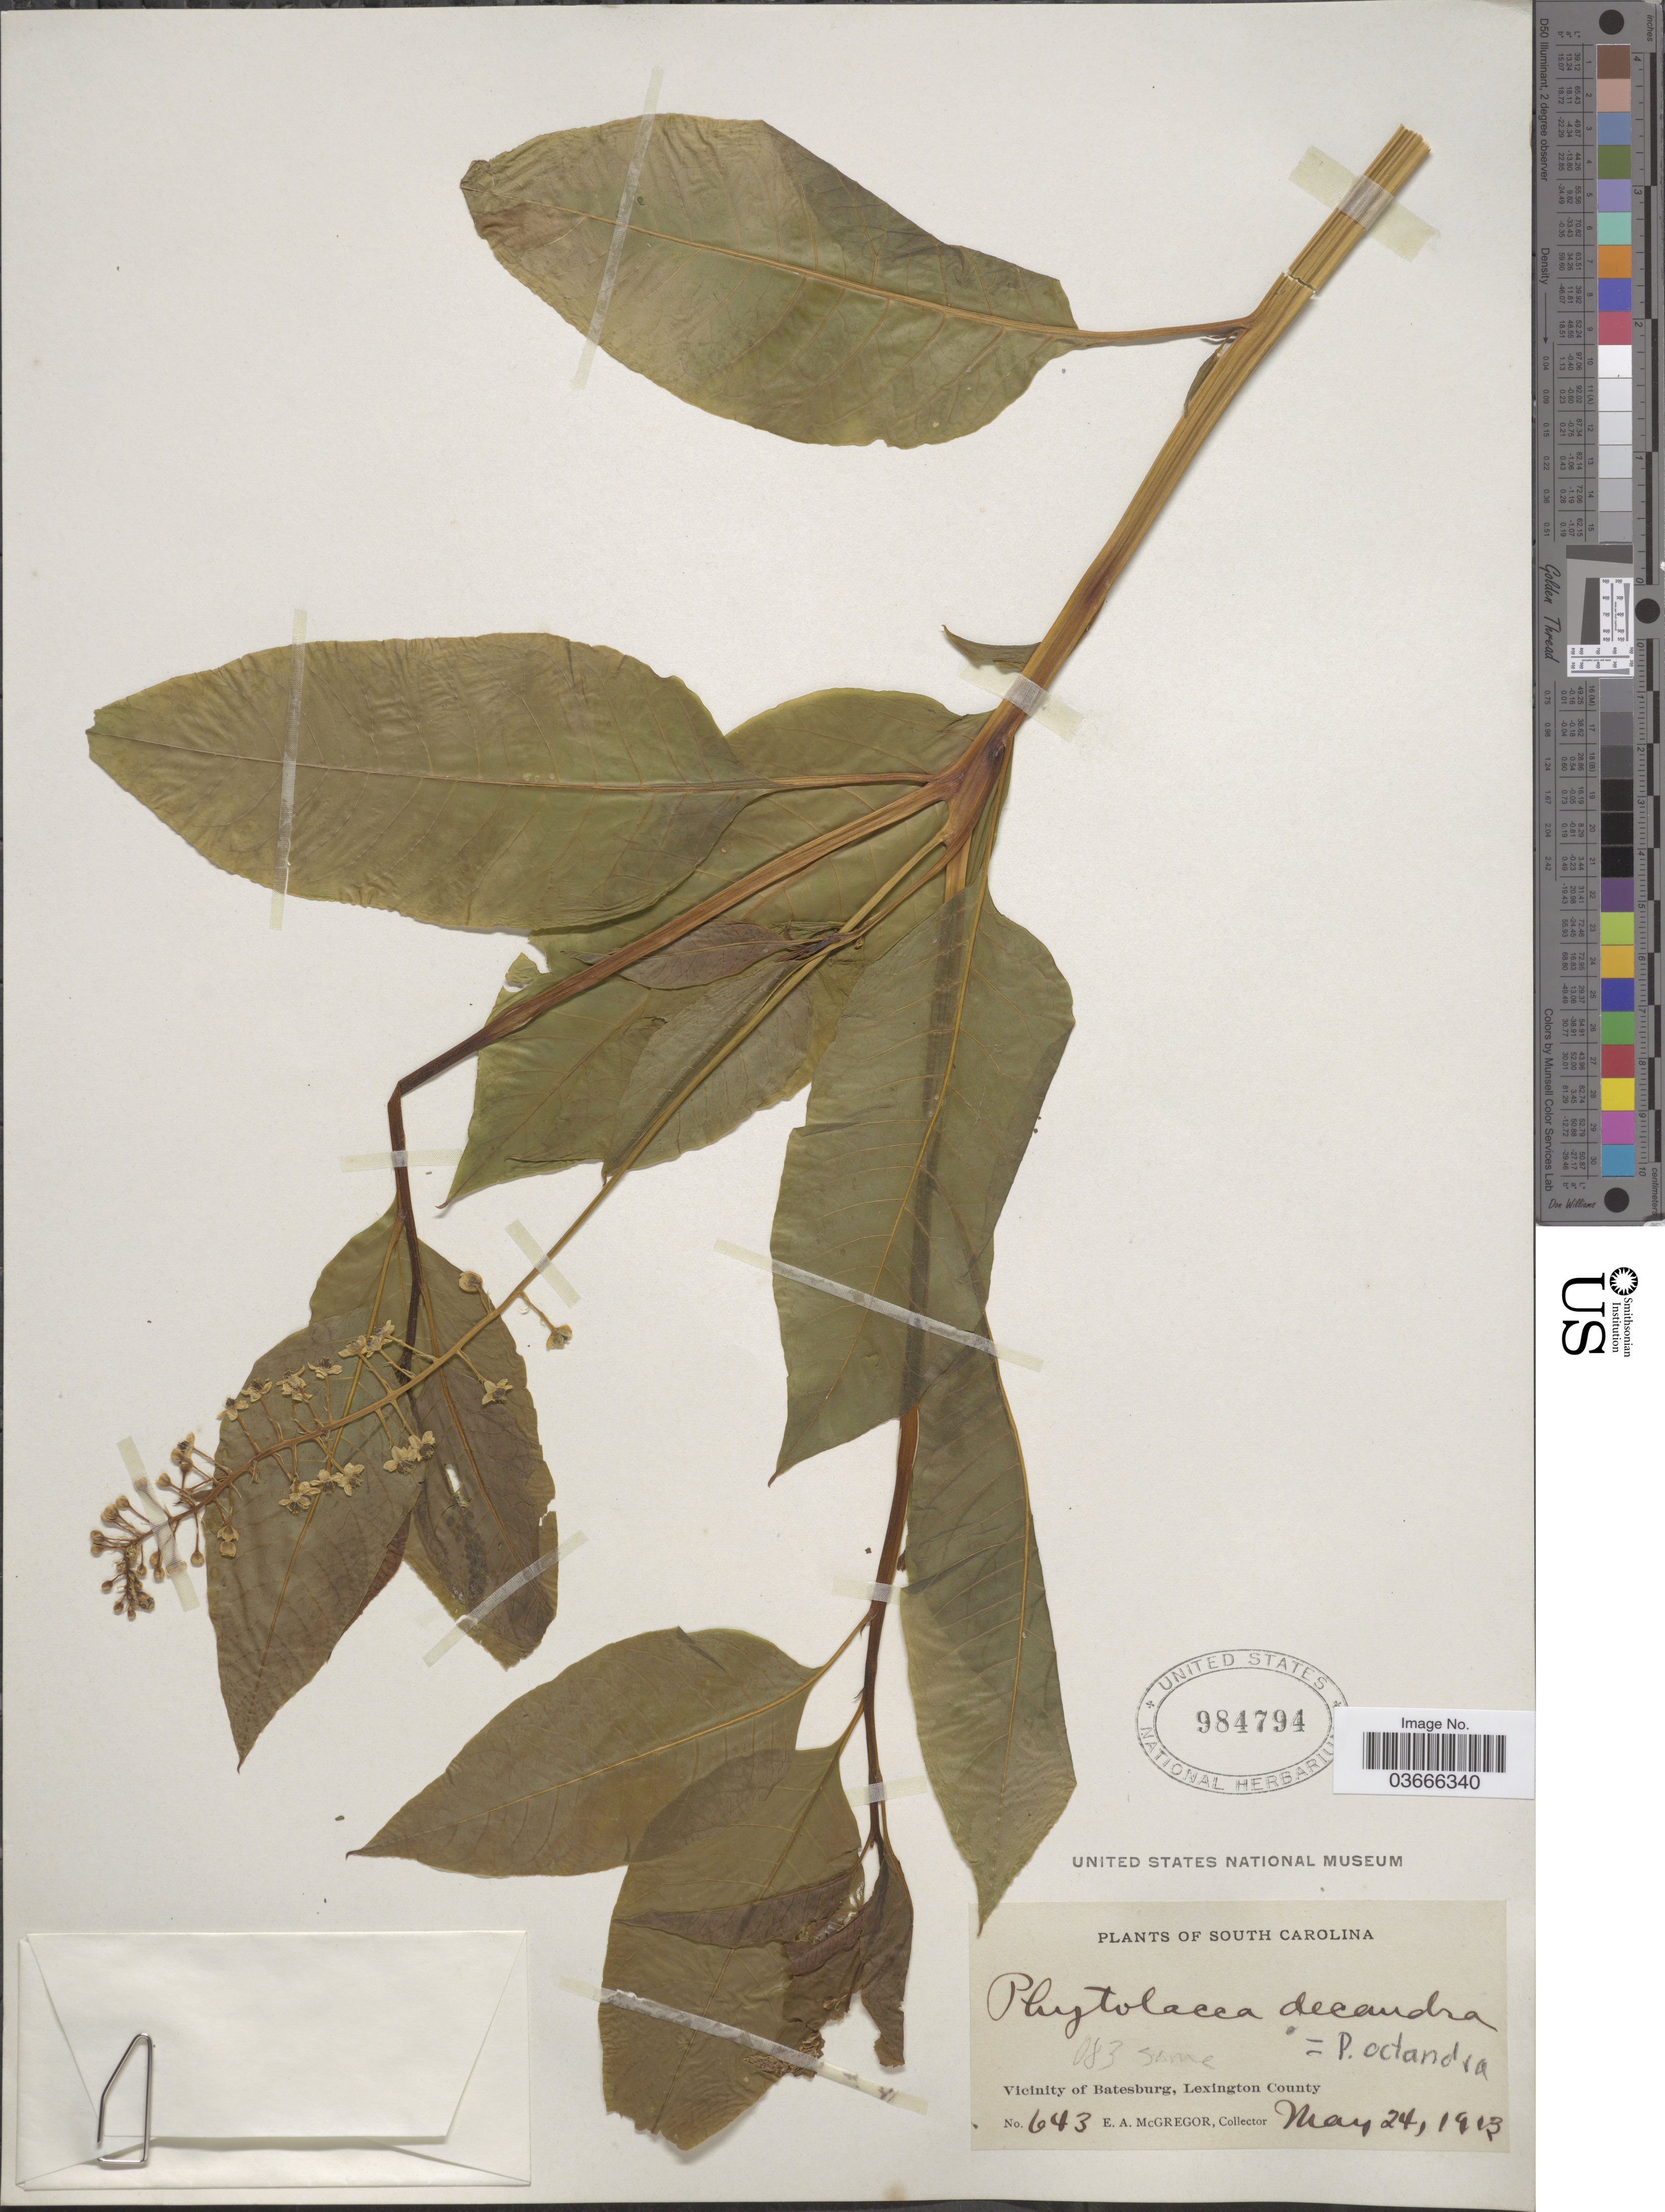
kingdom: Plantae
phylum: Tracheophyta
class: Magnoliopsida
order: Caryophyllales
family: Phytolaccaceae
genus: Phytolacca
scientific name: Phytolacca octandra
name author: L.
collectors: E. A. McGregor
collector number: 643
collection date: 1913-05-24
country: United States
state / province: South Carolina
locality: Vicinity of Batesburg, Lexington County.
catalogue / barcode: US 984794